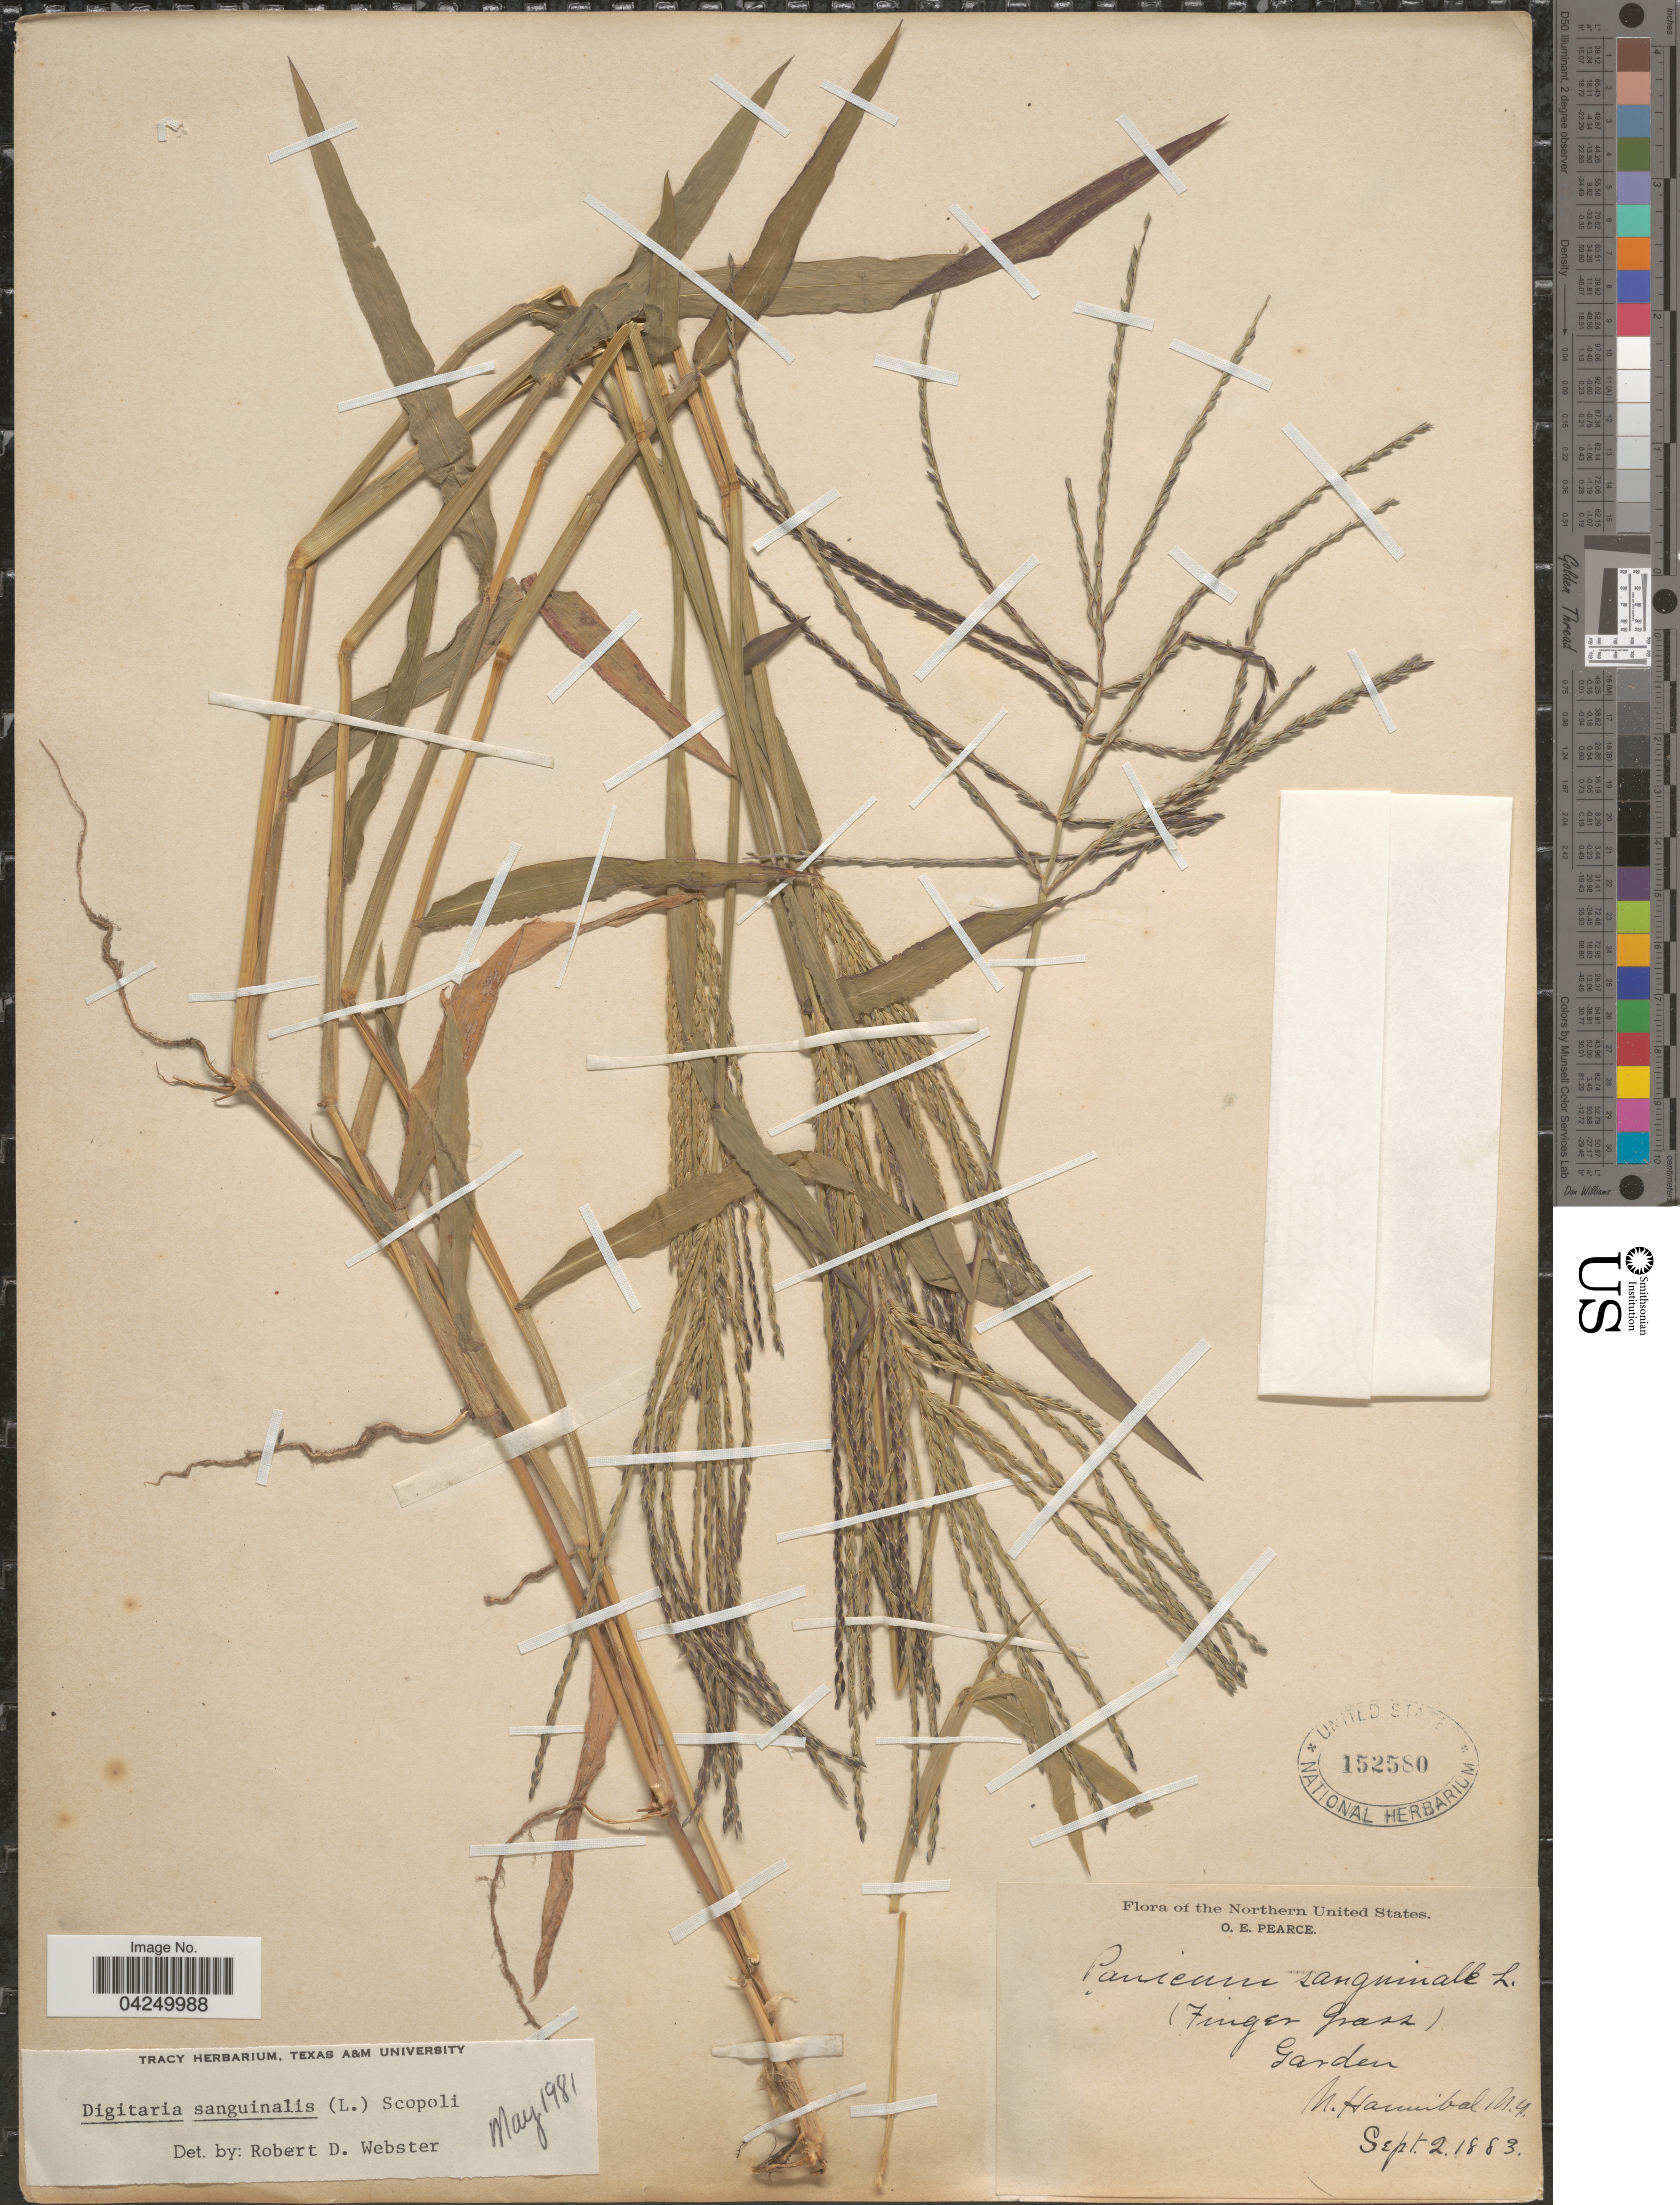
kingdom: Plantae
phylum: Tracheophyta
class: Liliopsida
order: Poales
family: Poaceae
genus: Digitaria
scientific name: Digitaria sanguinalis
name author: (L.) Scop.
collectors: O. E. Pearce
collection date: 1883-09-02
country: United States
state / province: New York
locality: The Northern United States. Garden N. Hannibal.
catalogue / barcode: US 152580